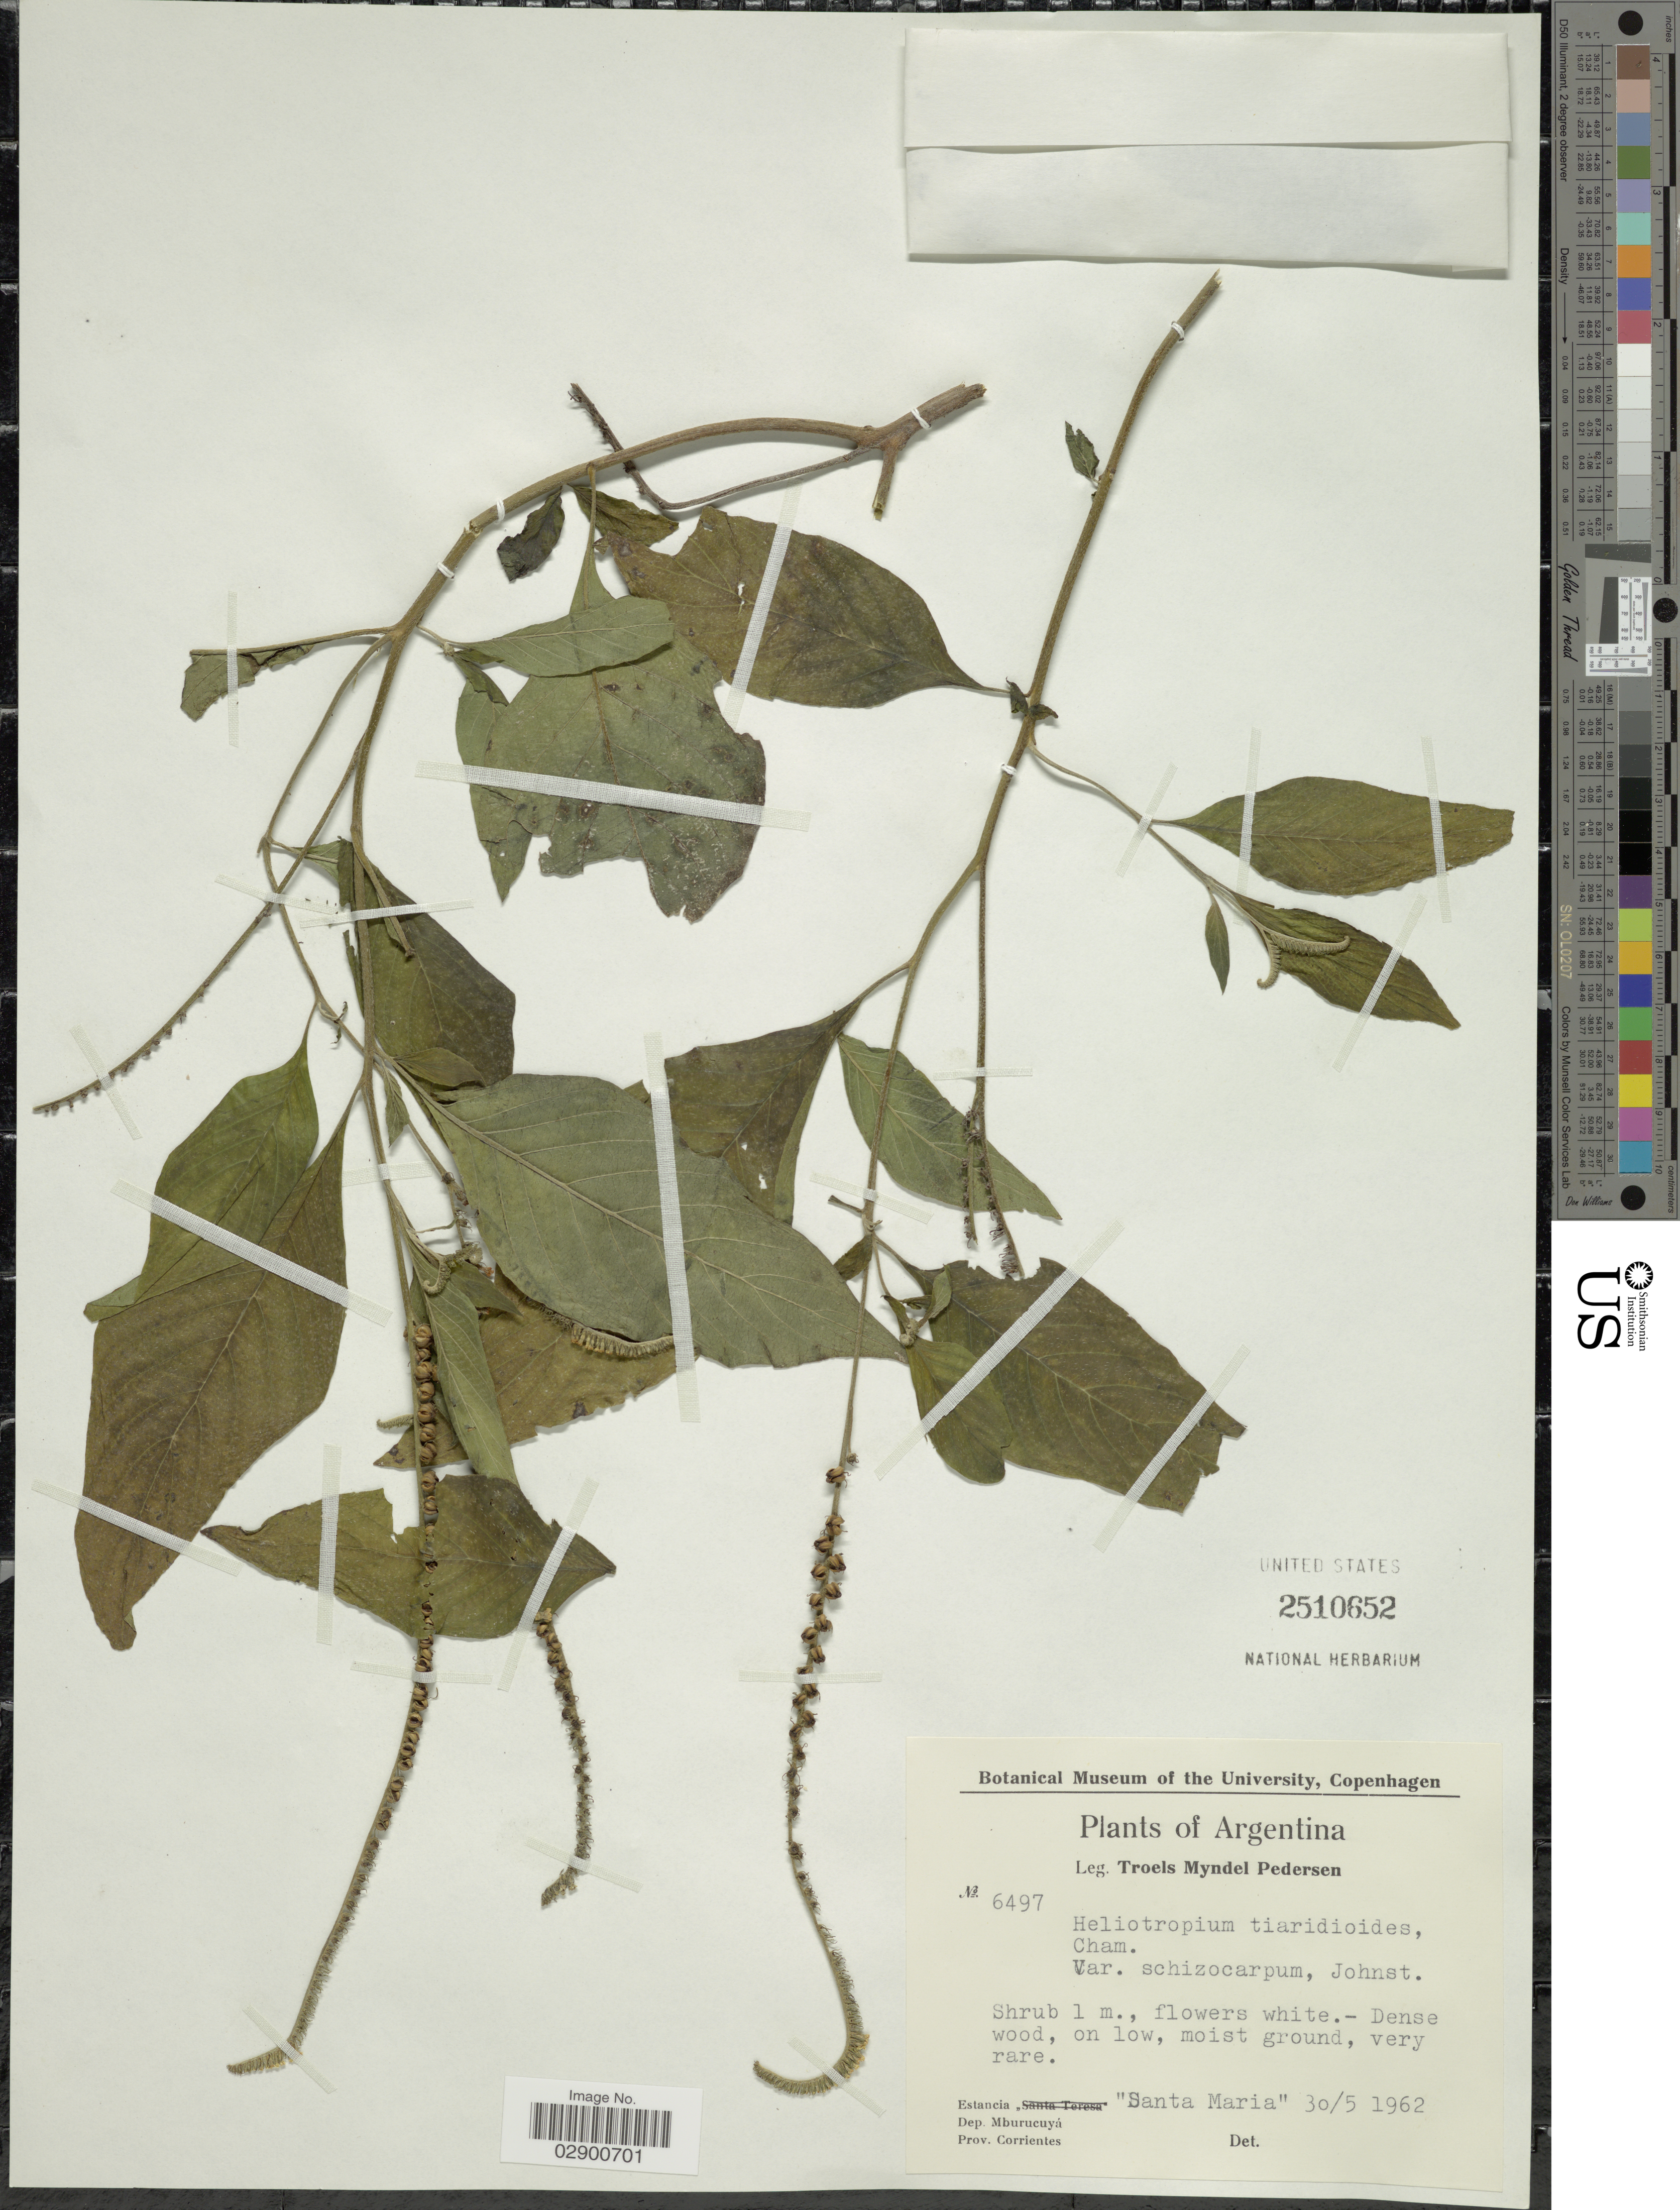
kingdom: Plantae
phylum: Tracheophyta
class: Magnoliopsida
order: Boraginales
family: Heliotropiaceae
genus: Heliotropium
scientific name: Heliotropium transalpinum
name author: Vell.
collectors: T. Pederson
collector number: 6497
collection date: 1962-05-30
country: Argentina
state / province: Corrientes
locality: Estancia "Santa Maria". Dep. Mburucuyá.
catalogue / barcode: US 2510652